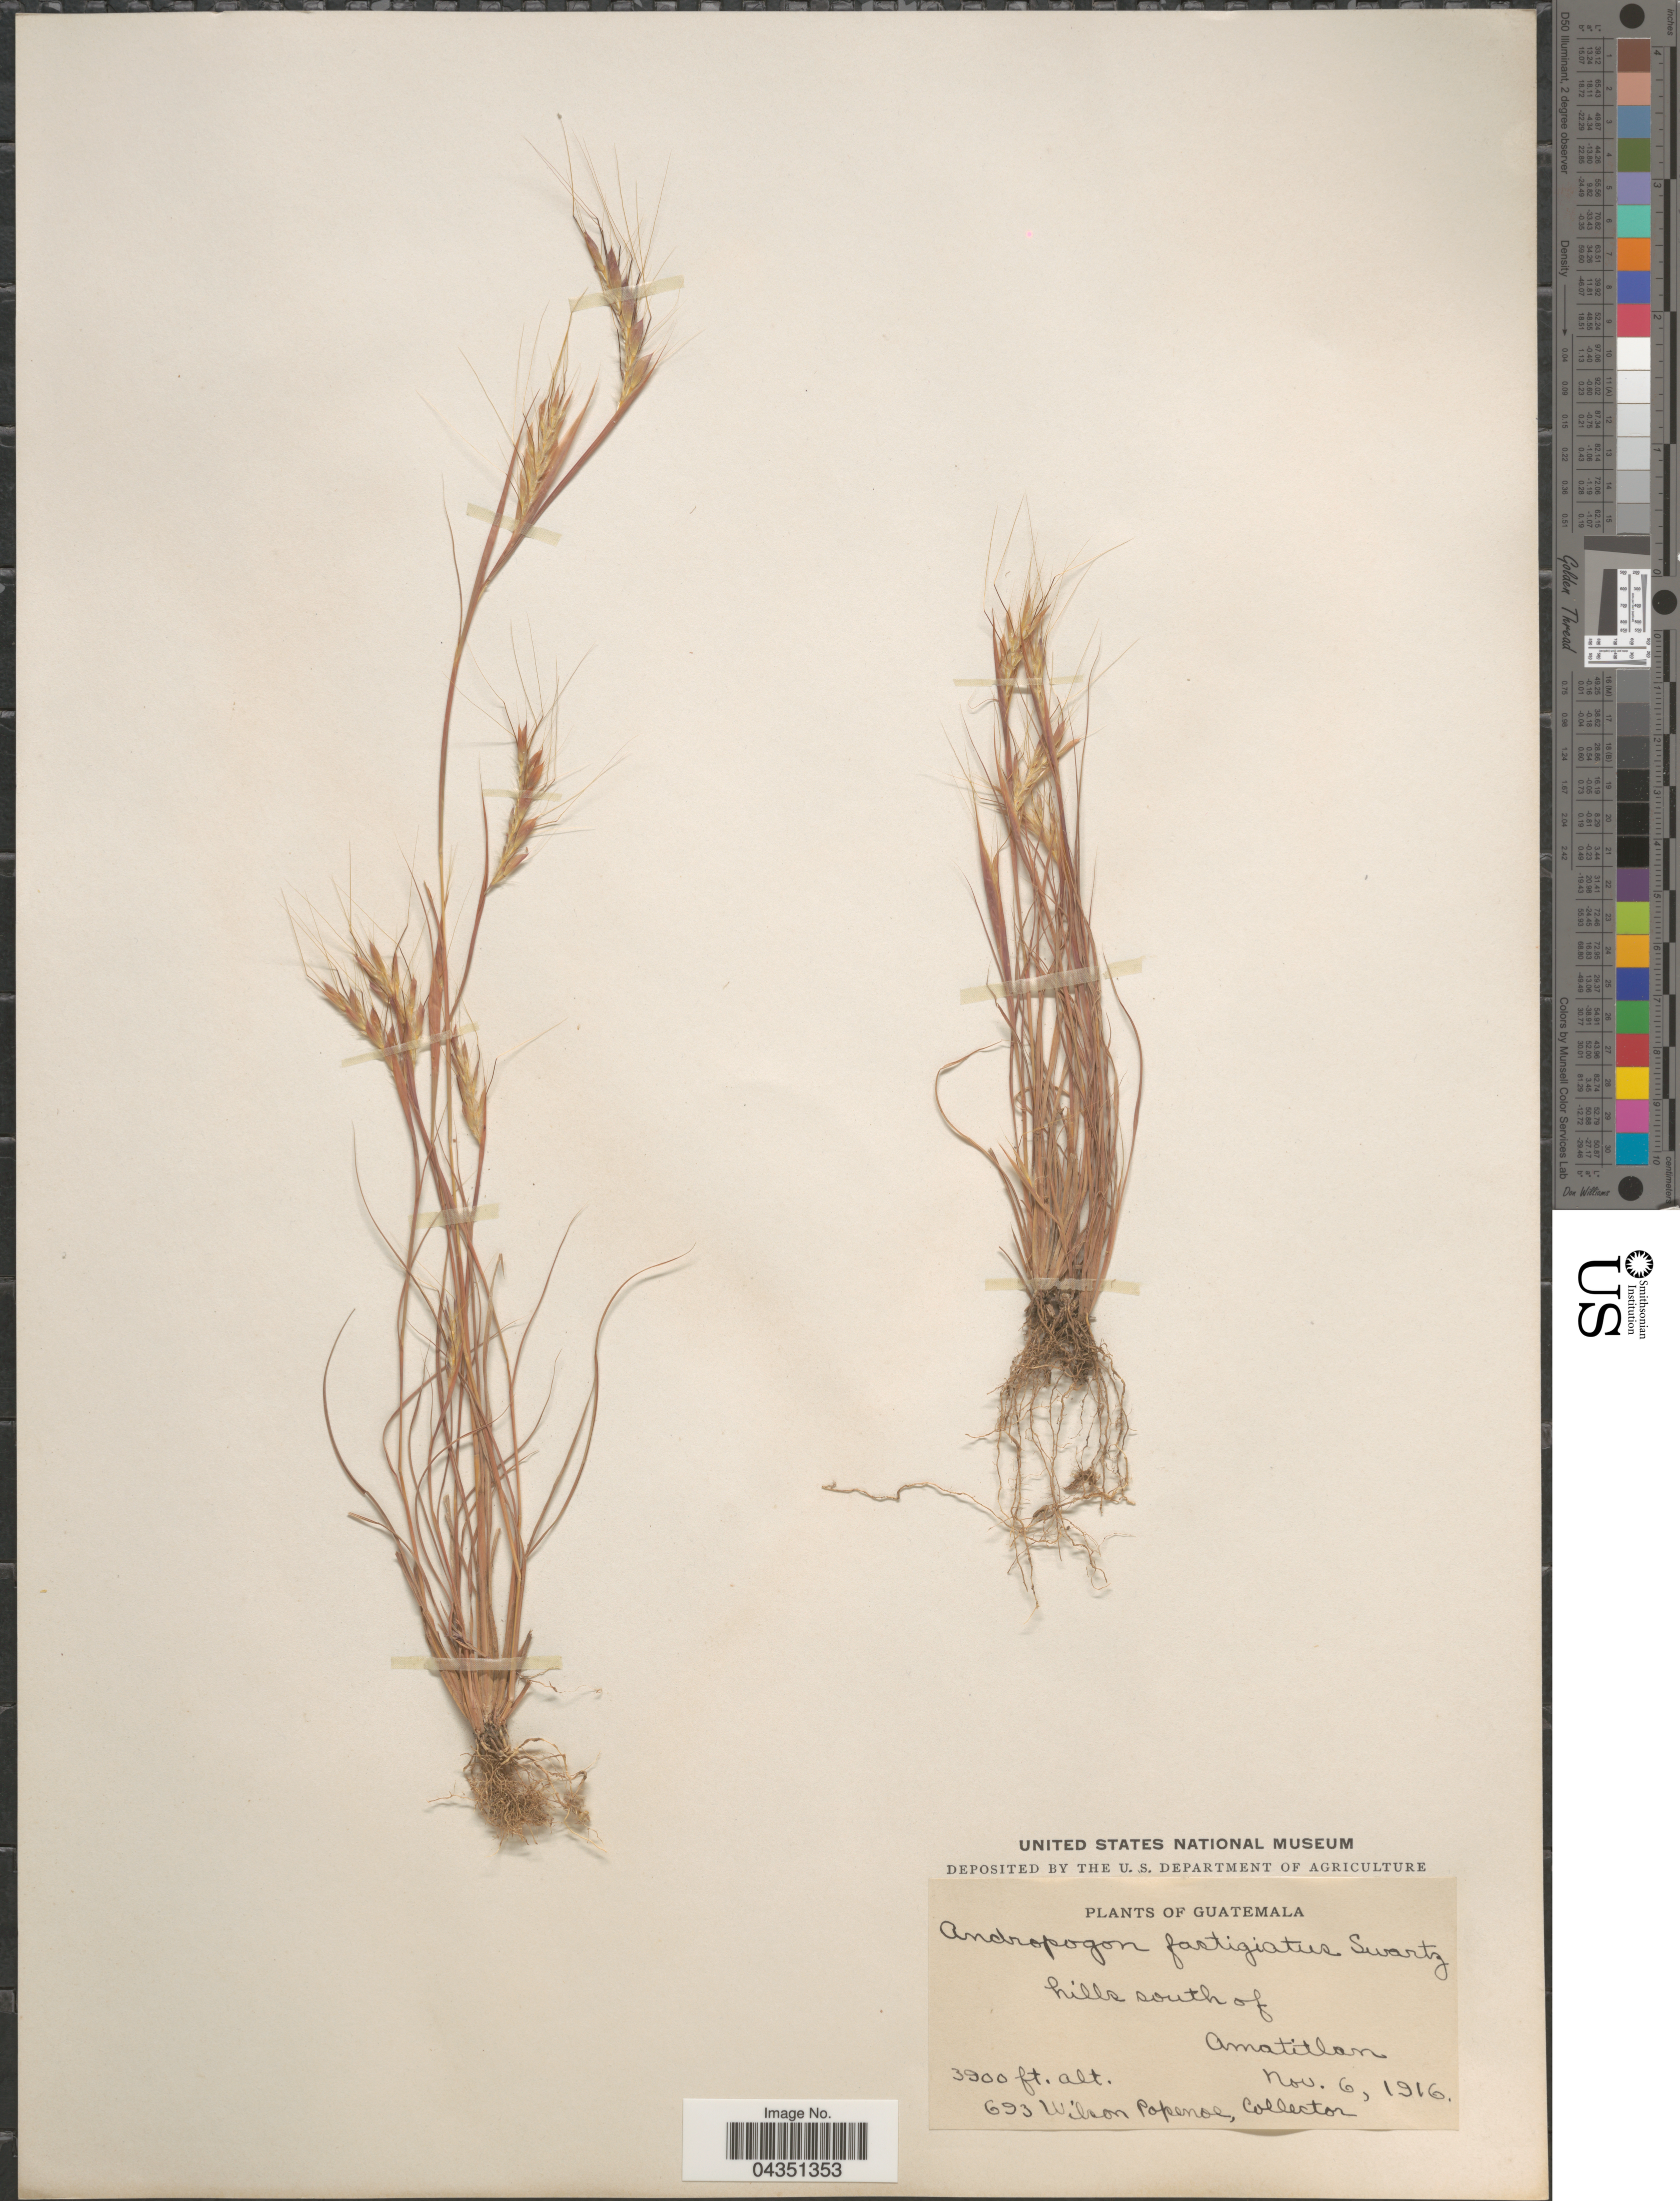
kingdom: Plantae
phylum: Tracheophyta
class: Liliopsida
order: Poales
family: Poaceae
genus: Diectomis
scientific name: Diectomis fastigiata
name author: (Sw.) P. Beauv.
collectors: F. Popenoe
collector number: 693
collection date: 1916-11-06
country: Guatemala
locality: Hills south of Amatitlan.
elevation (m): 1189